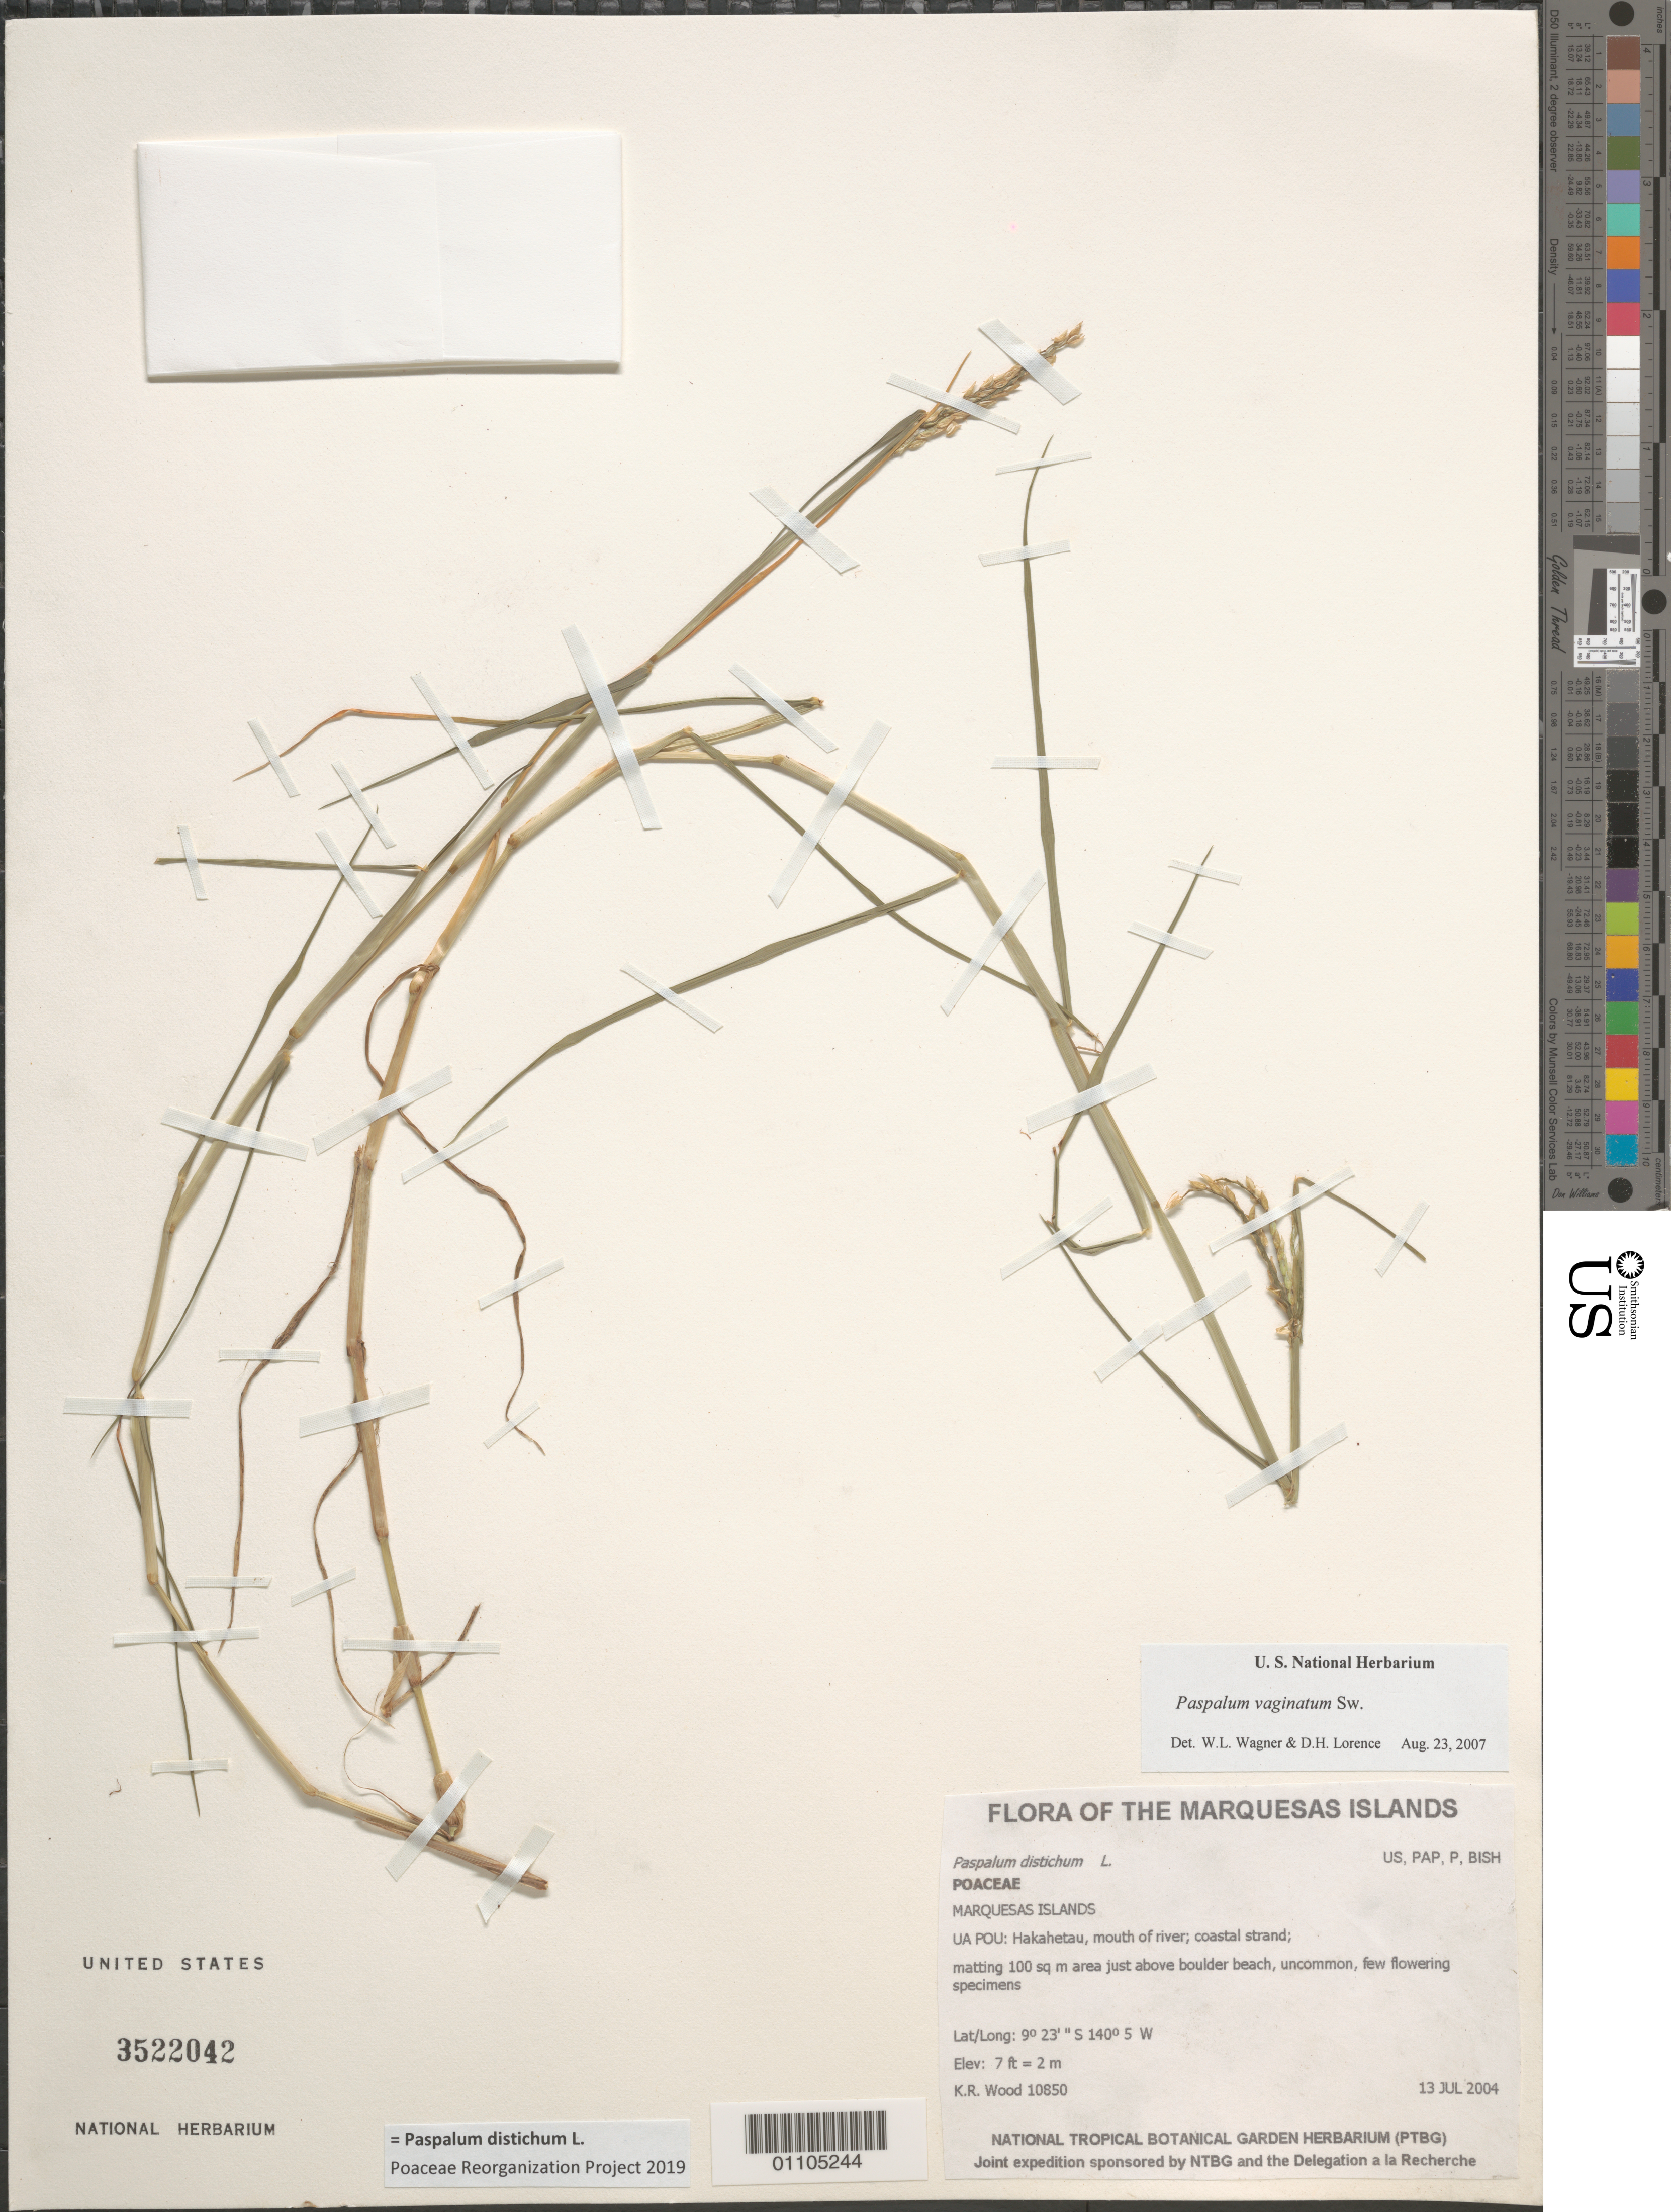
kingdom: Plantae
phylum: Tracheophyta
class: Liliopsida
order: Poales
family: Poaceae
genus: Paspalum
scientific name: Paspalum vaginatum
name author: Sw.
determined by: Wagner, W. L.; Lorence, David H.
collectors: K. R. Wood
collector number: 10850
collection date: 2004-07-13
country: French Polynesia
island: Ua Pou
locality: Hakahetau, mouth of river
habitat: Coastal strand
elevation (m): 2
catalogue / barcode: US 3522042